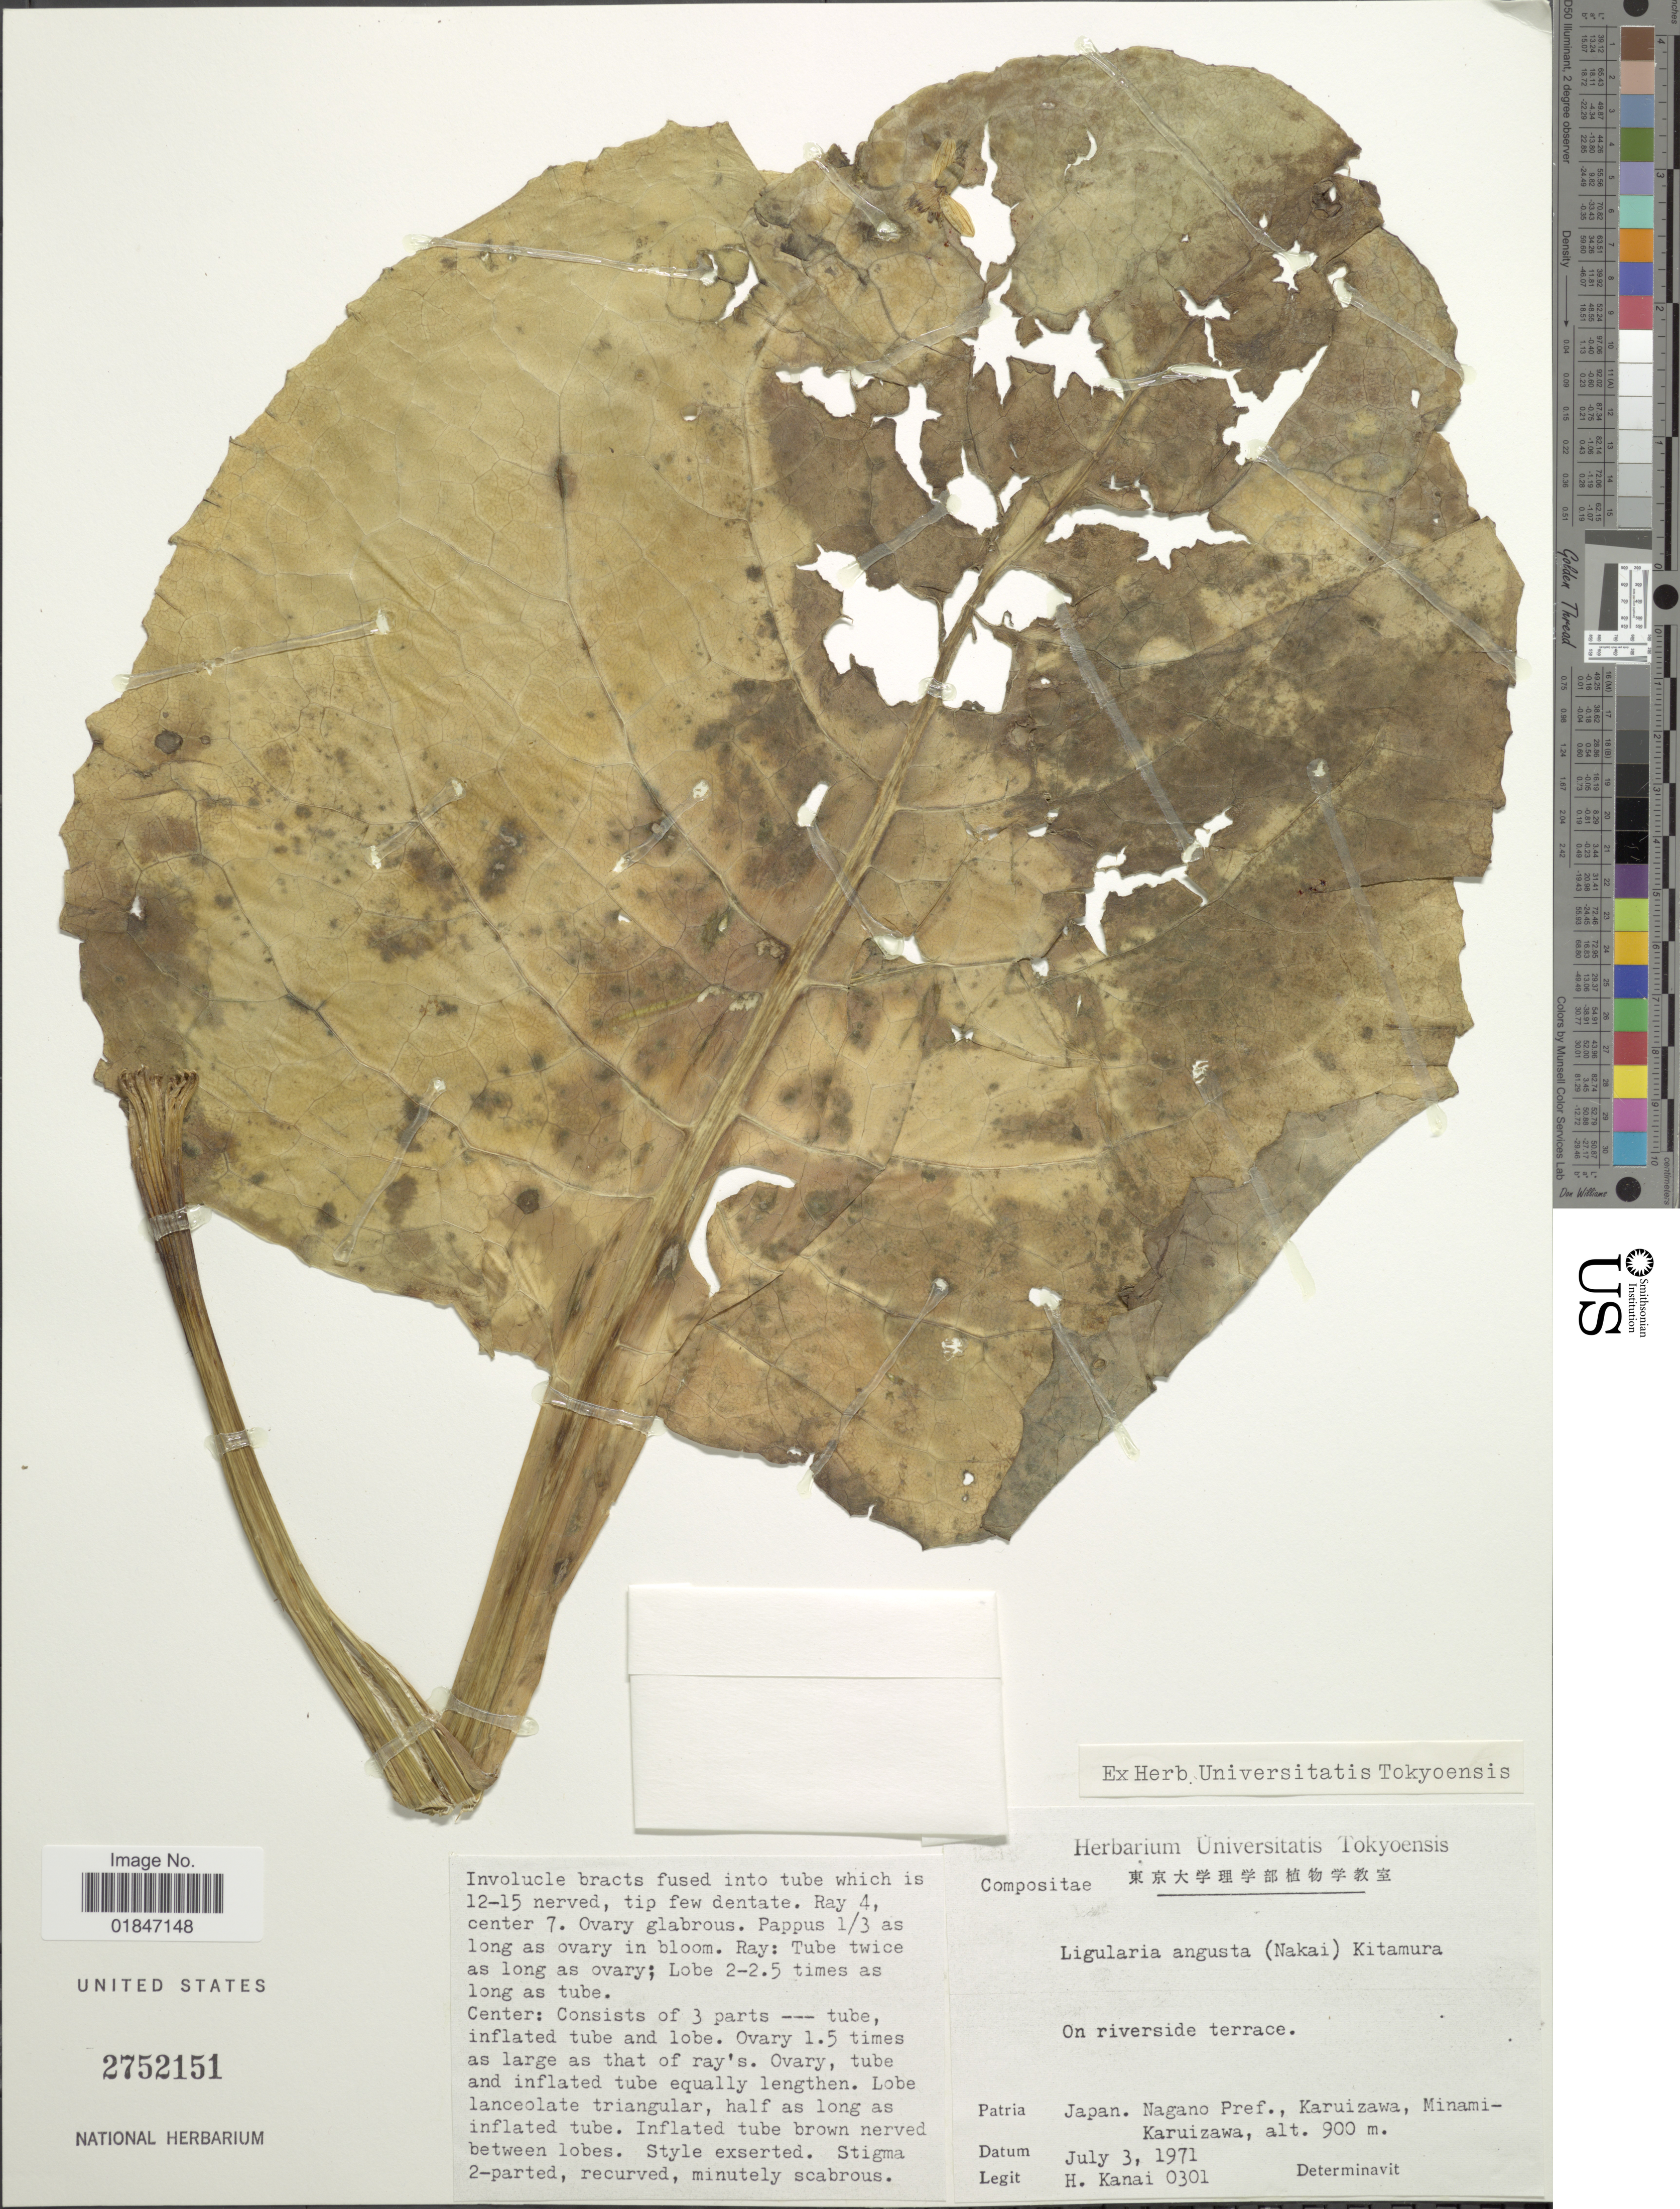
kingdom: Plantae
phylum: Tracheophyta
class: Magnoliopsida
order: Asterales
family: Asteraceae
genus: Ligularia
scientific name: Ligularia angusta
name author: (Nakai) Kitam.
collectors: H. Kanai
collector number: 0301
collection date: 1971-07-03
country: Japan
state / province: Nagano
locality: Nagano Pref. Karuizawa, Minami Karuizawa.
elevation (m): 900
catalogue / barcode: US 2752151